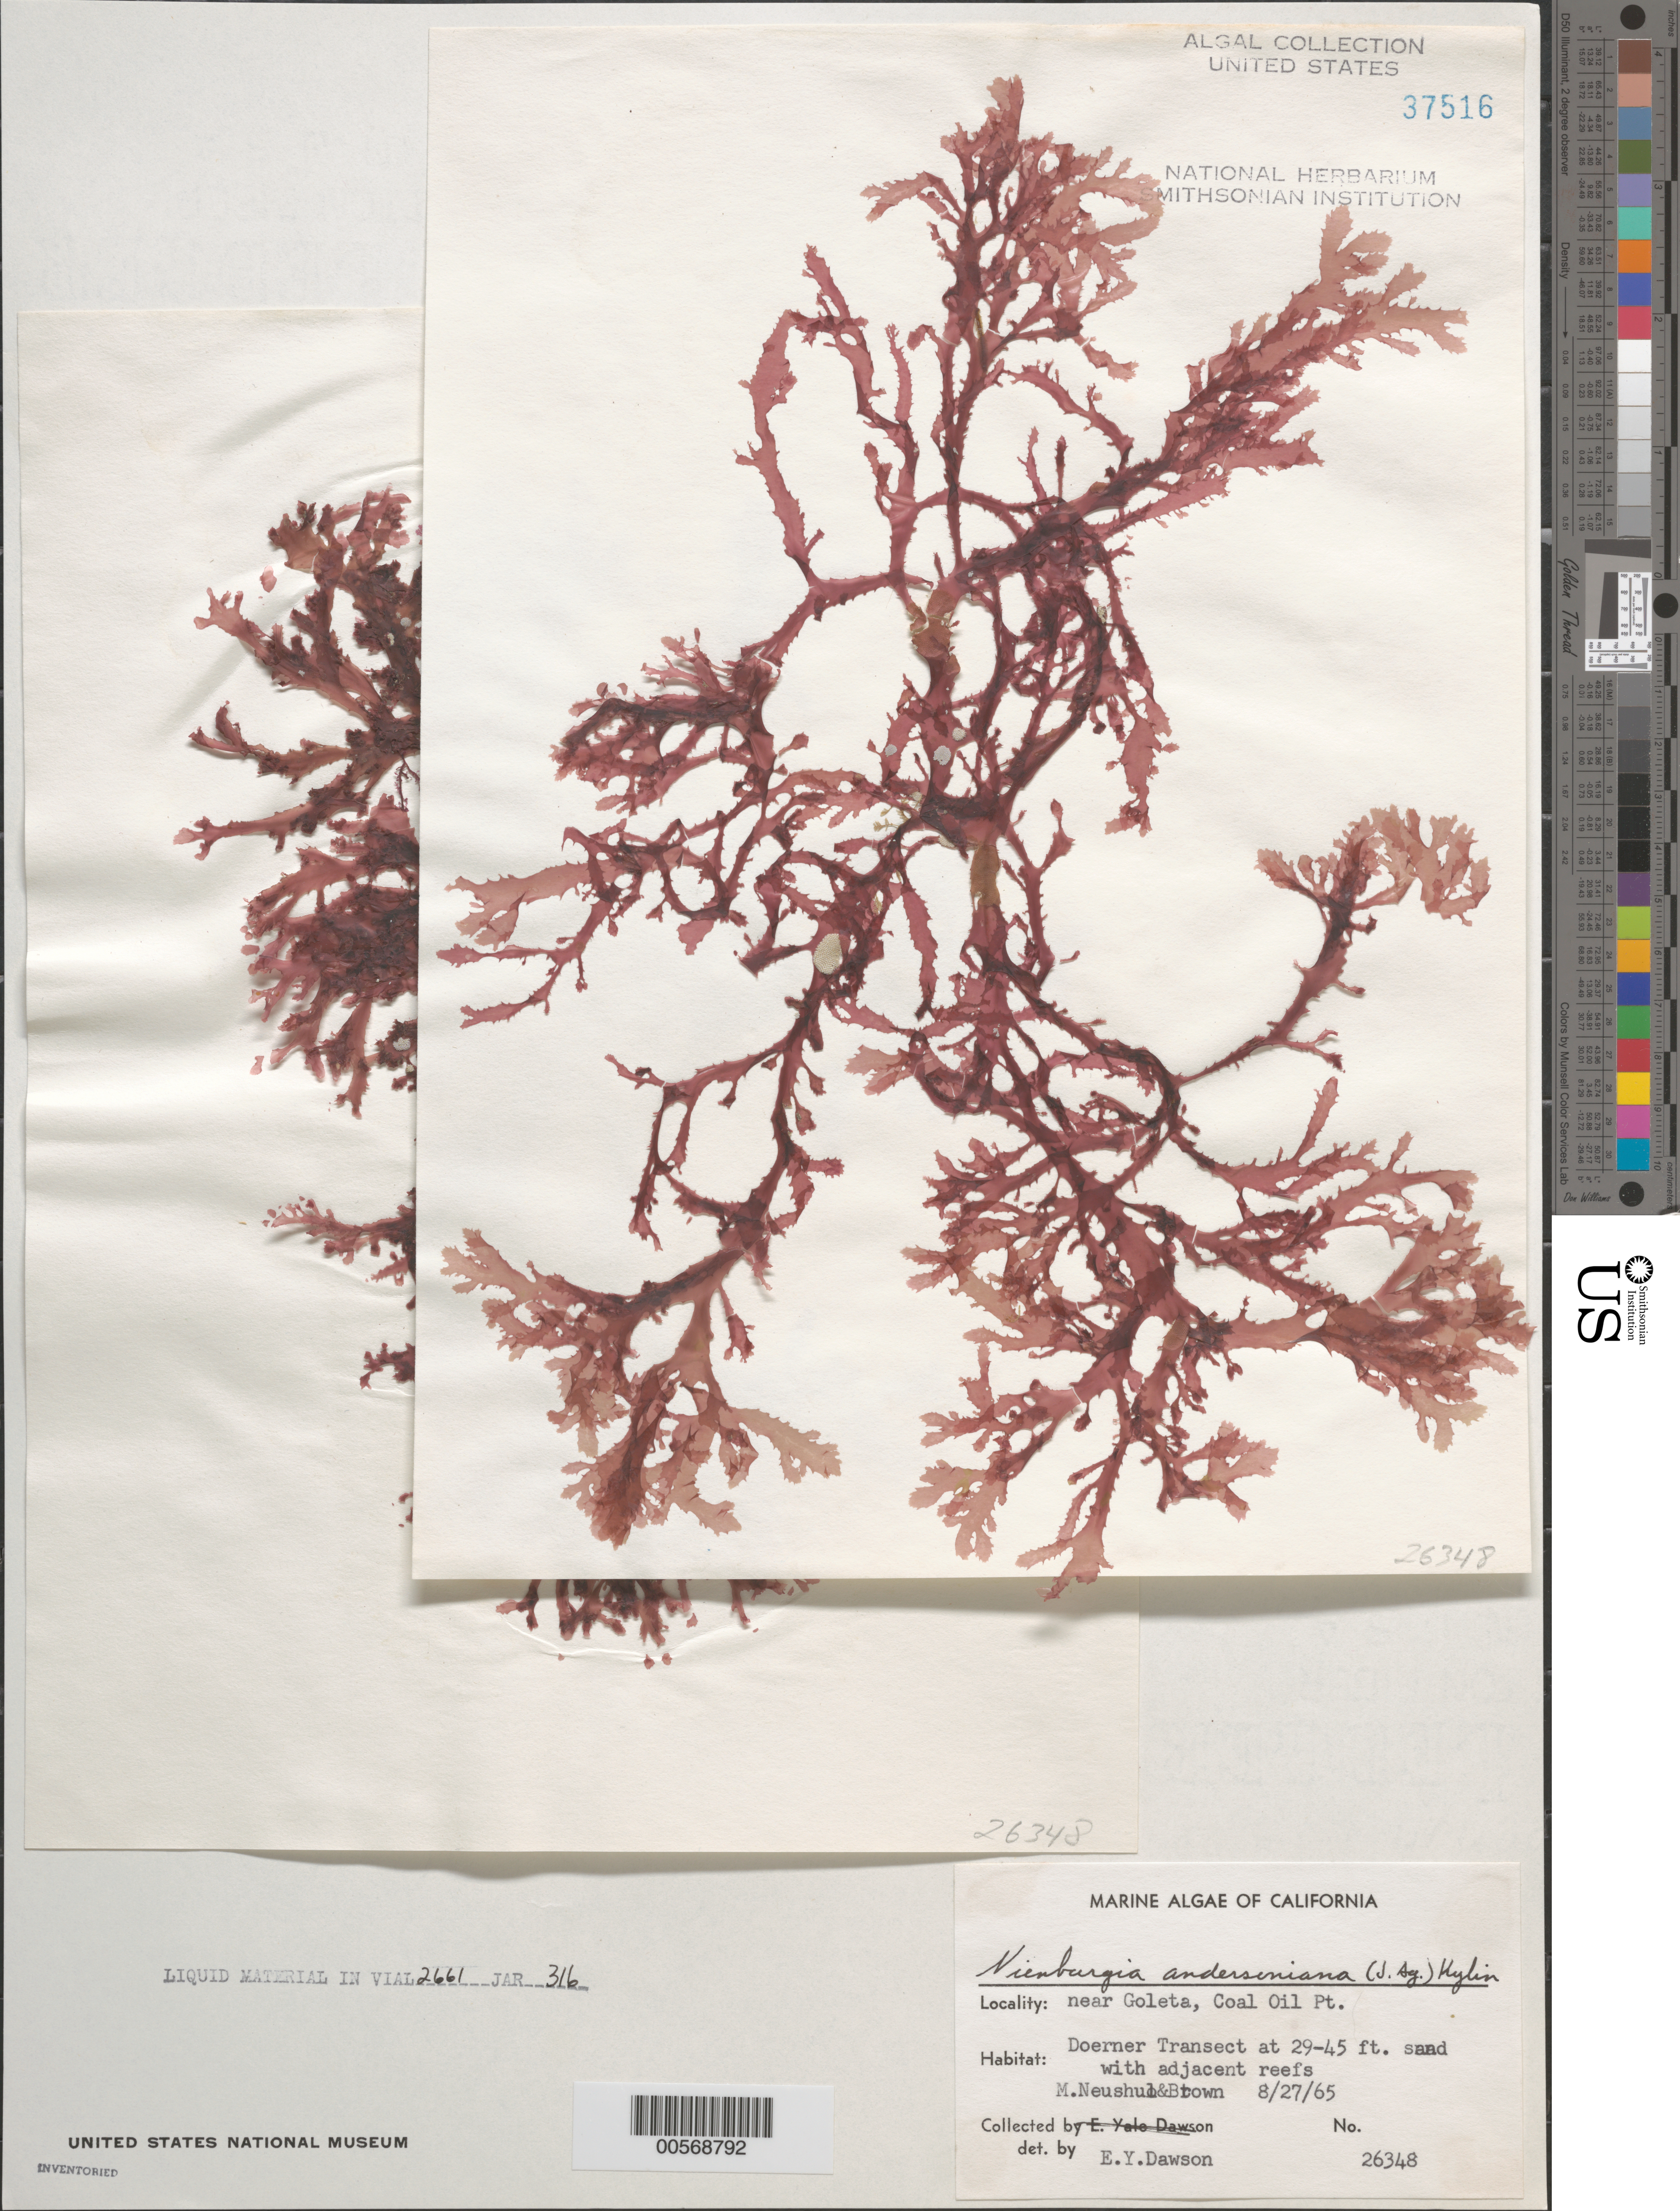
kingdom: Plantae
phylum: Rhodophyta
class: Florideophyceae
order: Ceramiales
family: Delesseriaceae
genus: Nienburgia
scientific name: Nienburgia andersoniana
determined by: Dawson, E. Y.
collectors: M. Neushul & D. Brown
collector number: EYD 26348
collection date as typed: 27 Aug 1965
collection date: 1965-08-27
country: United States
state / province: California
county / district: Santa Barbara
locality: Coal Oil Point, near Goleta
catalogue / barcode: US 37516